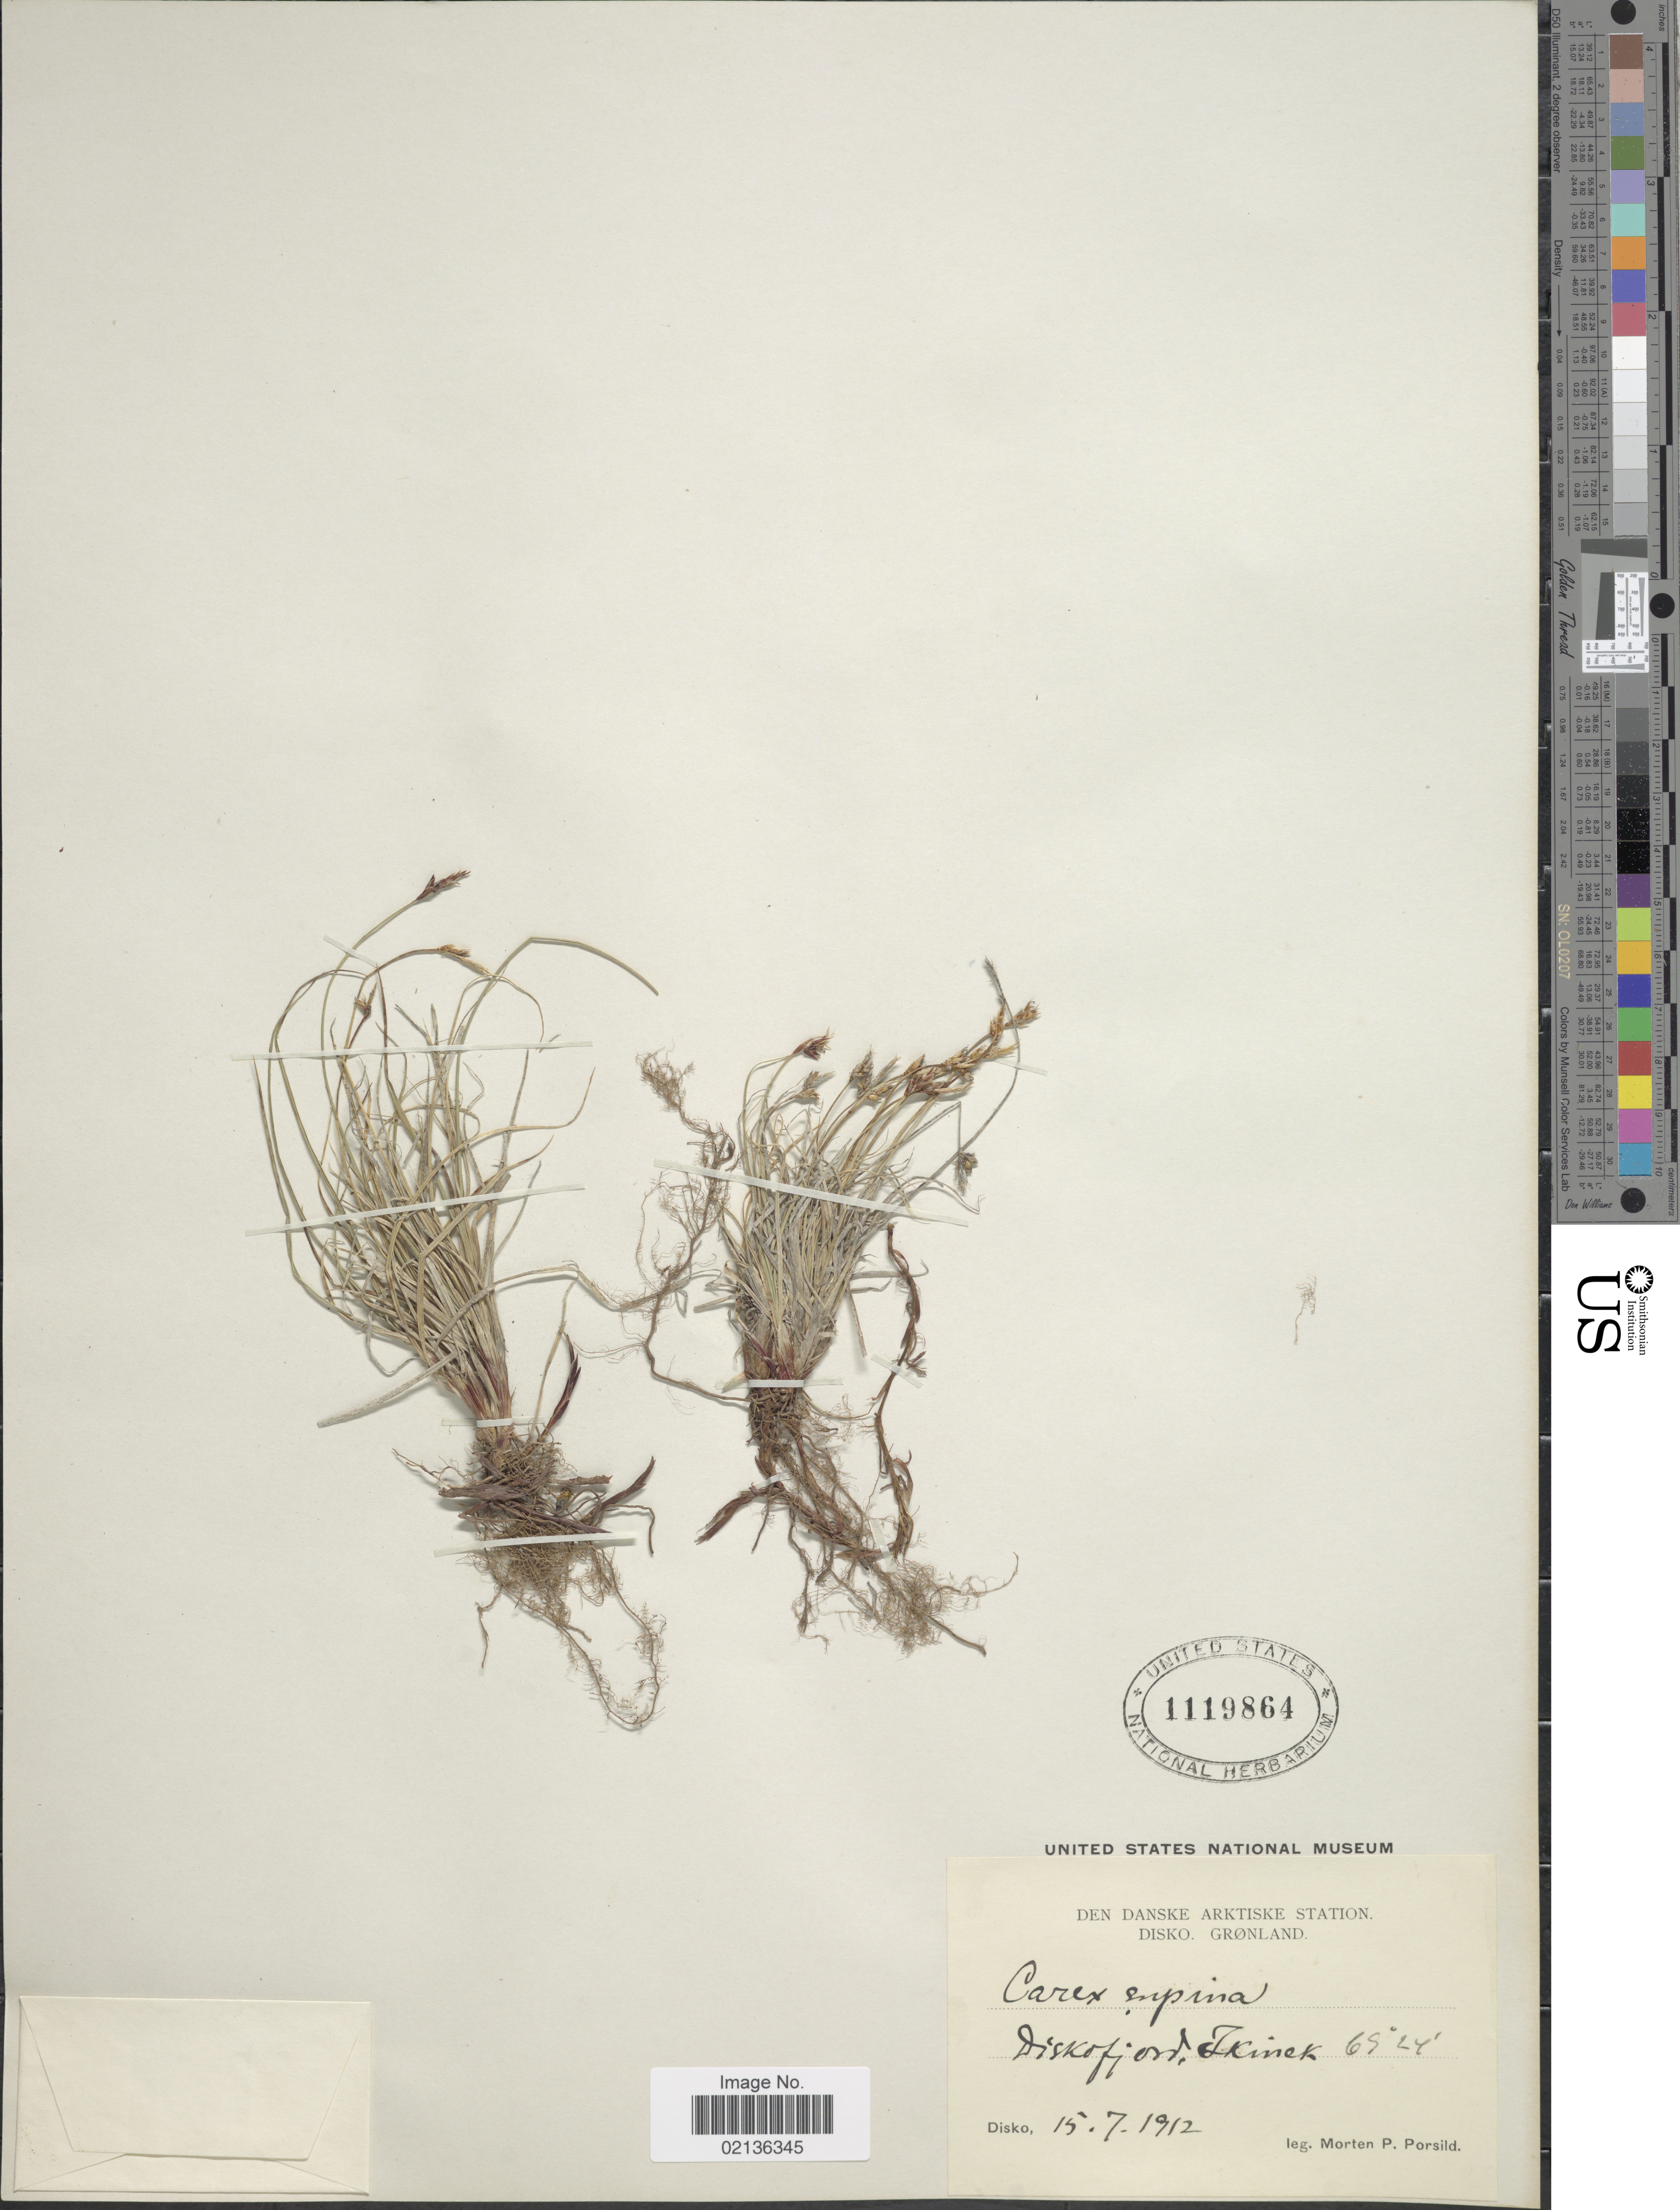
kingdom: Plantae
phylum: Tracheophyta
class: Liliopsida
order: Poales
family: Cyperaceae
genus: Carex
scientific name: Carex supina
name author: Willd. ex Wahlenb.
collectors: M. P. Porsild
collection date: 1912-07-15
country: Greenland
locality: Den Danske Arktiske Station, Disko, Grønland, Diskofjord, Ikinek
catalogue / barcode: US 1119864